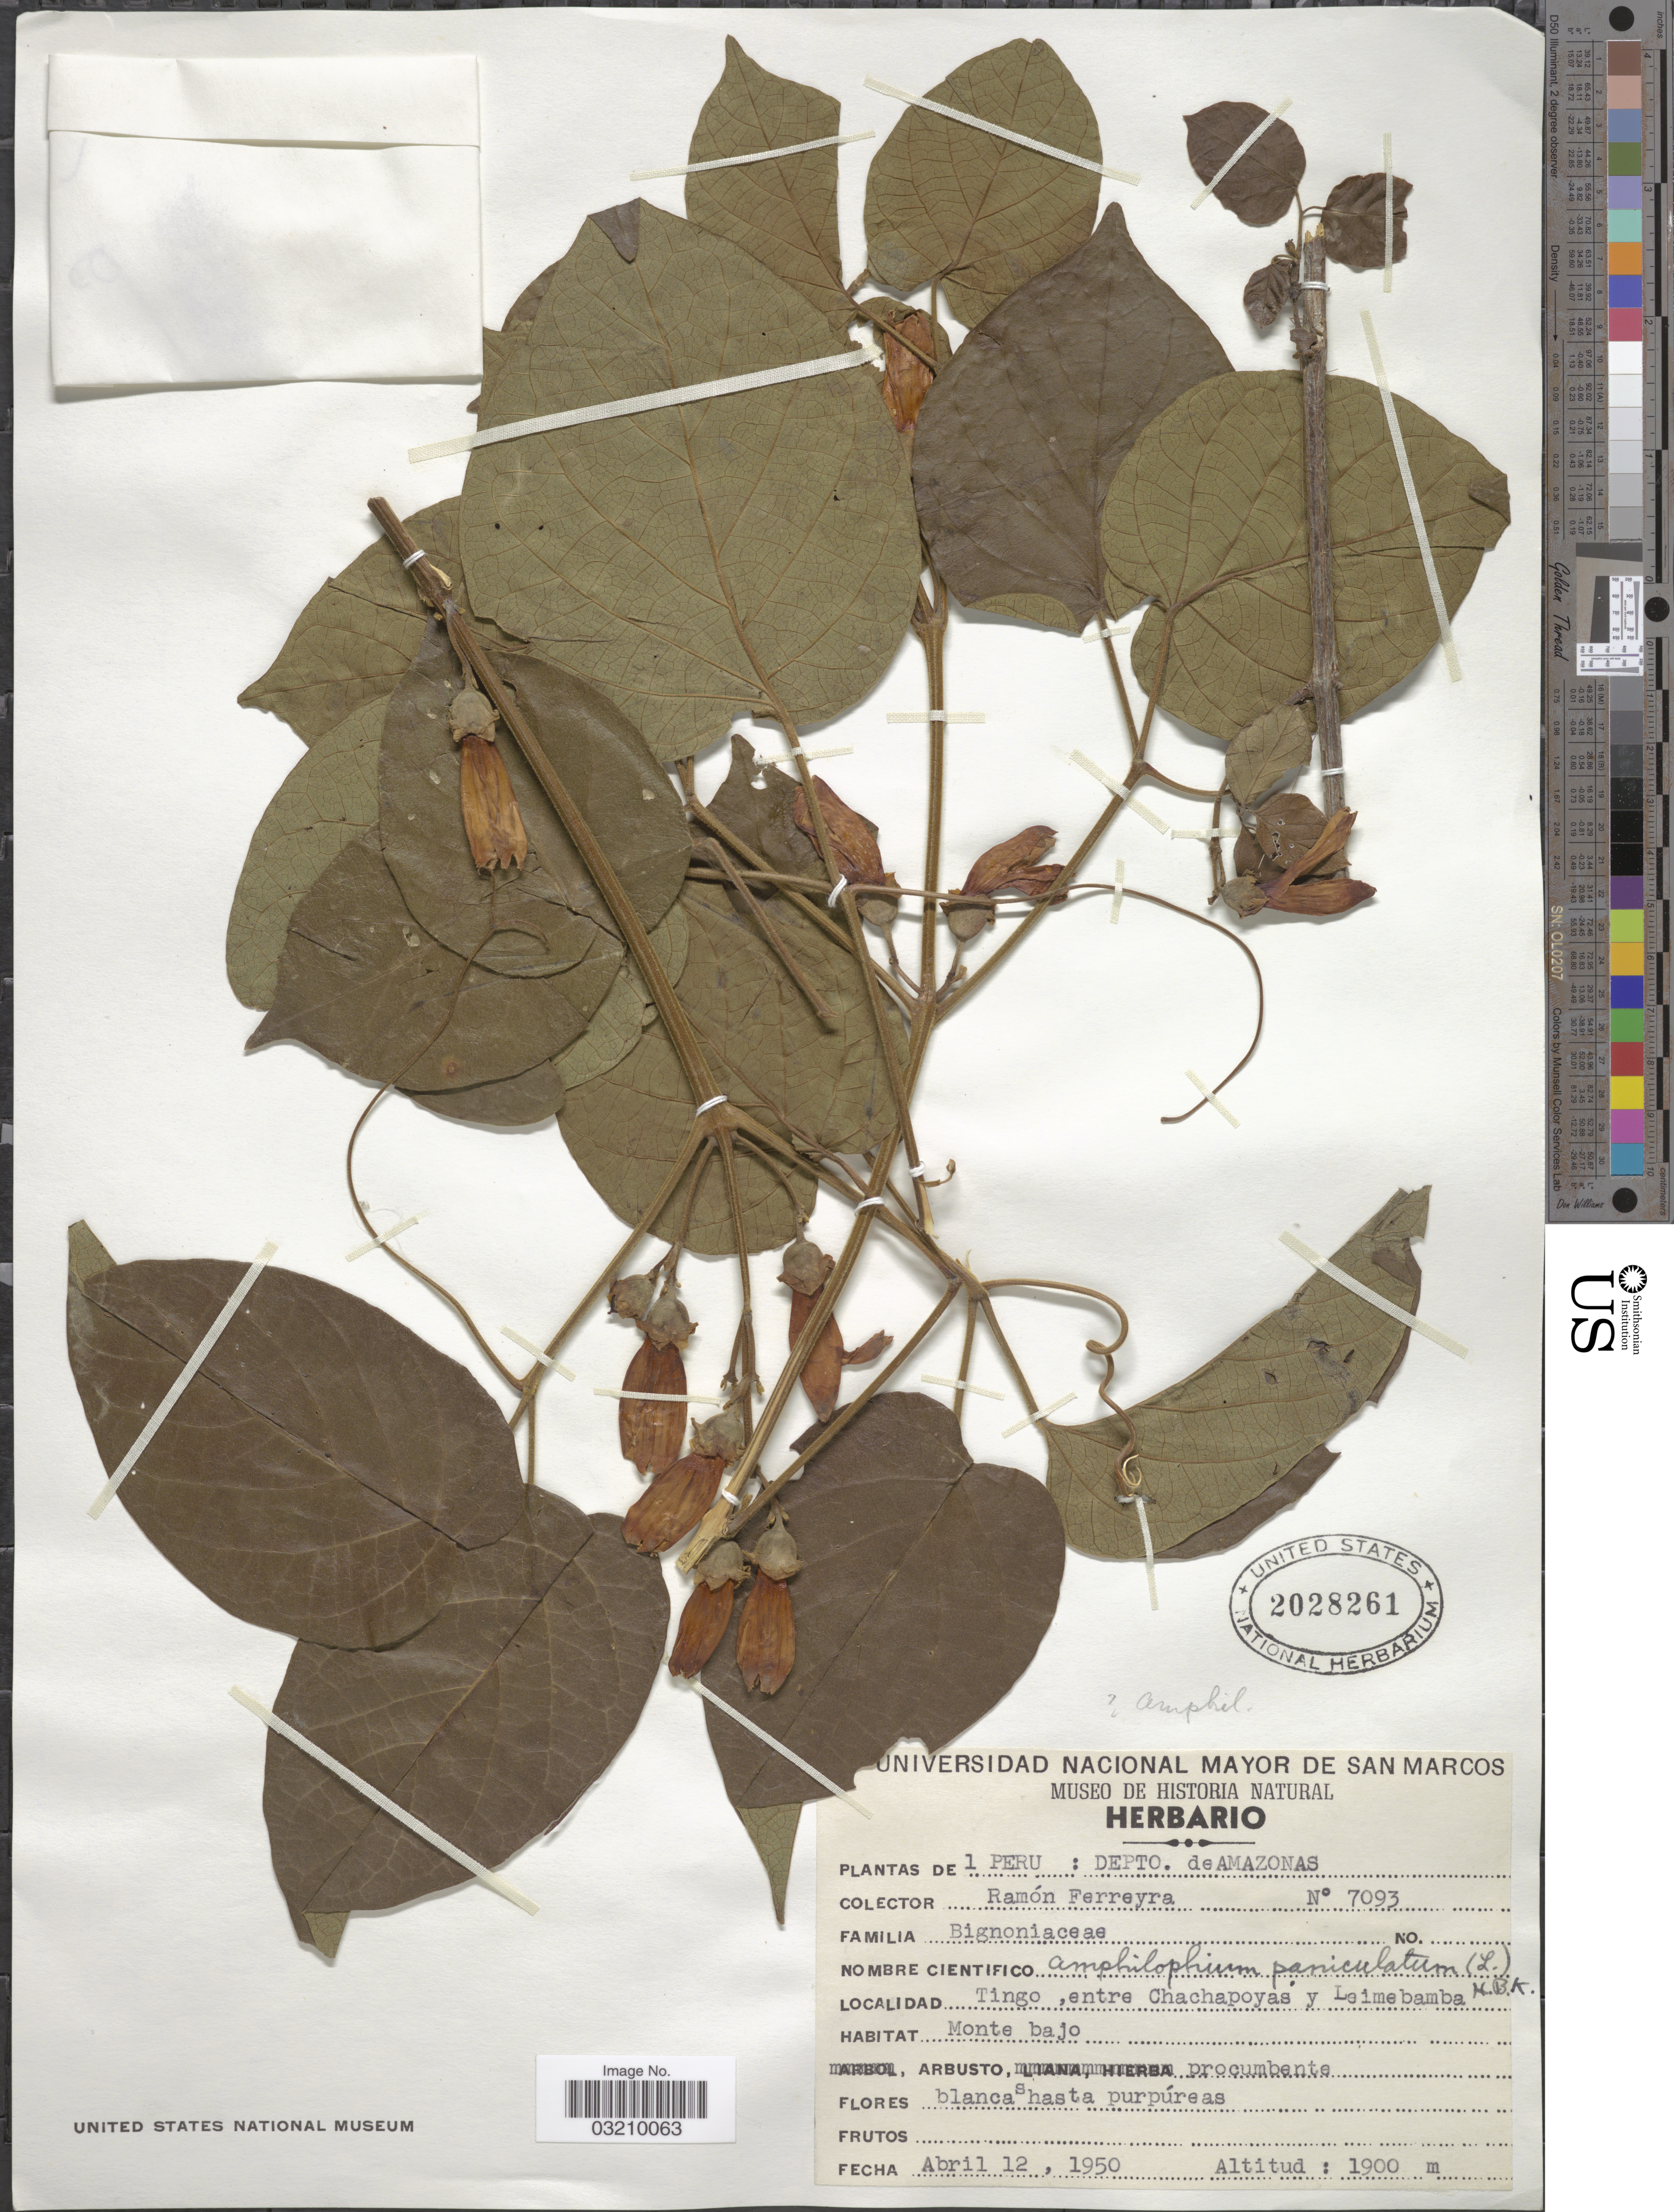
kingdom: Plantae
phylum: Tracheophyta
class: Magnoliopsida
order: Lamiales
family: Bignoniaceae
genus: Amphilophium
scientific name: Amphilophium paniculatum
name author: (L.) Kunth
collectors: R. A. Ferreyra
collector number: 7093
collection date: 1950-04-12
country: Peru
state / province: Amazonas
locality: Depto. de Amazonas. Tingo, entre Chachapoyas y Leimebamba.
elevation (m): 1900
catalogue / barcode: US 2028261